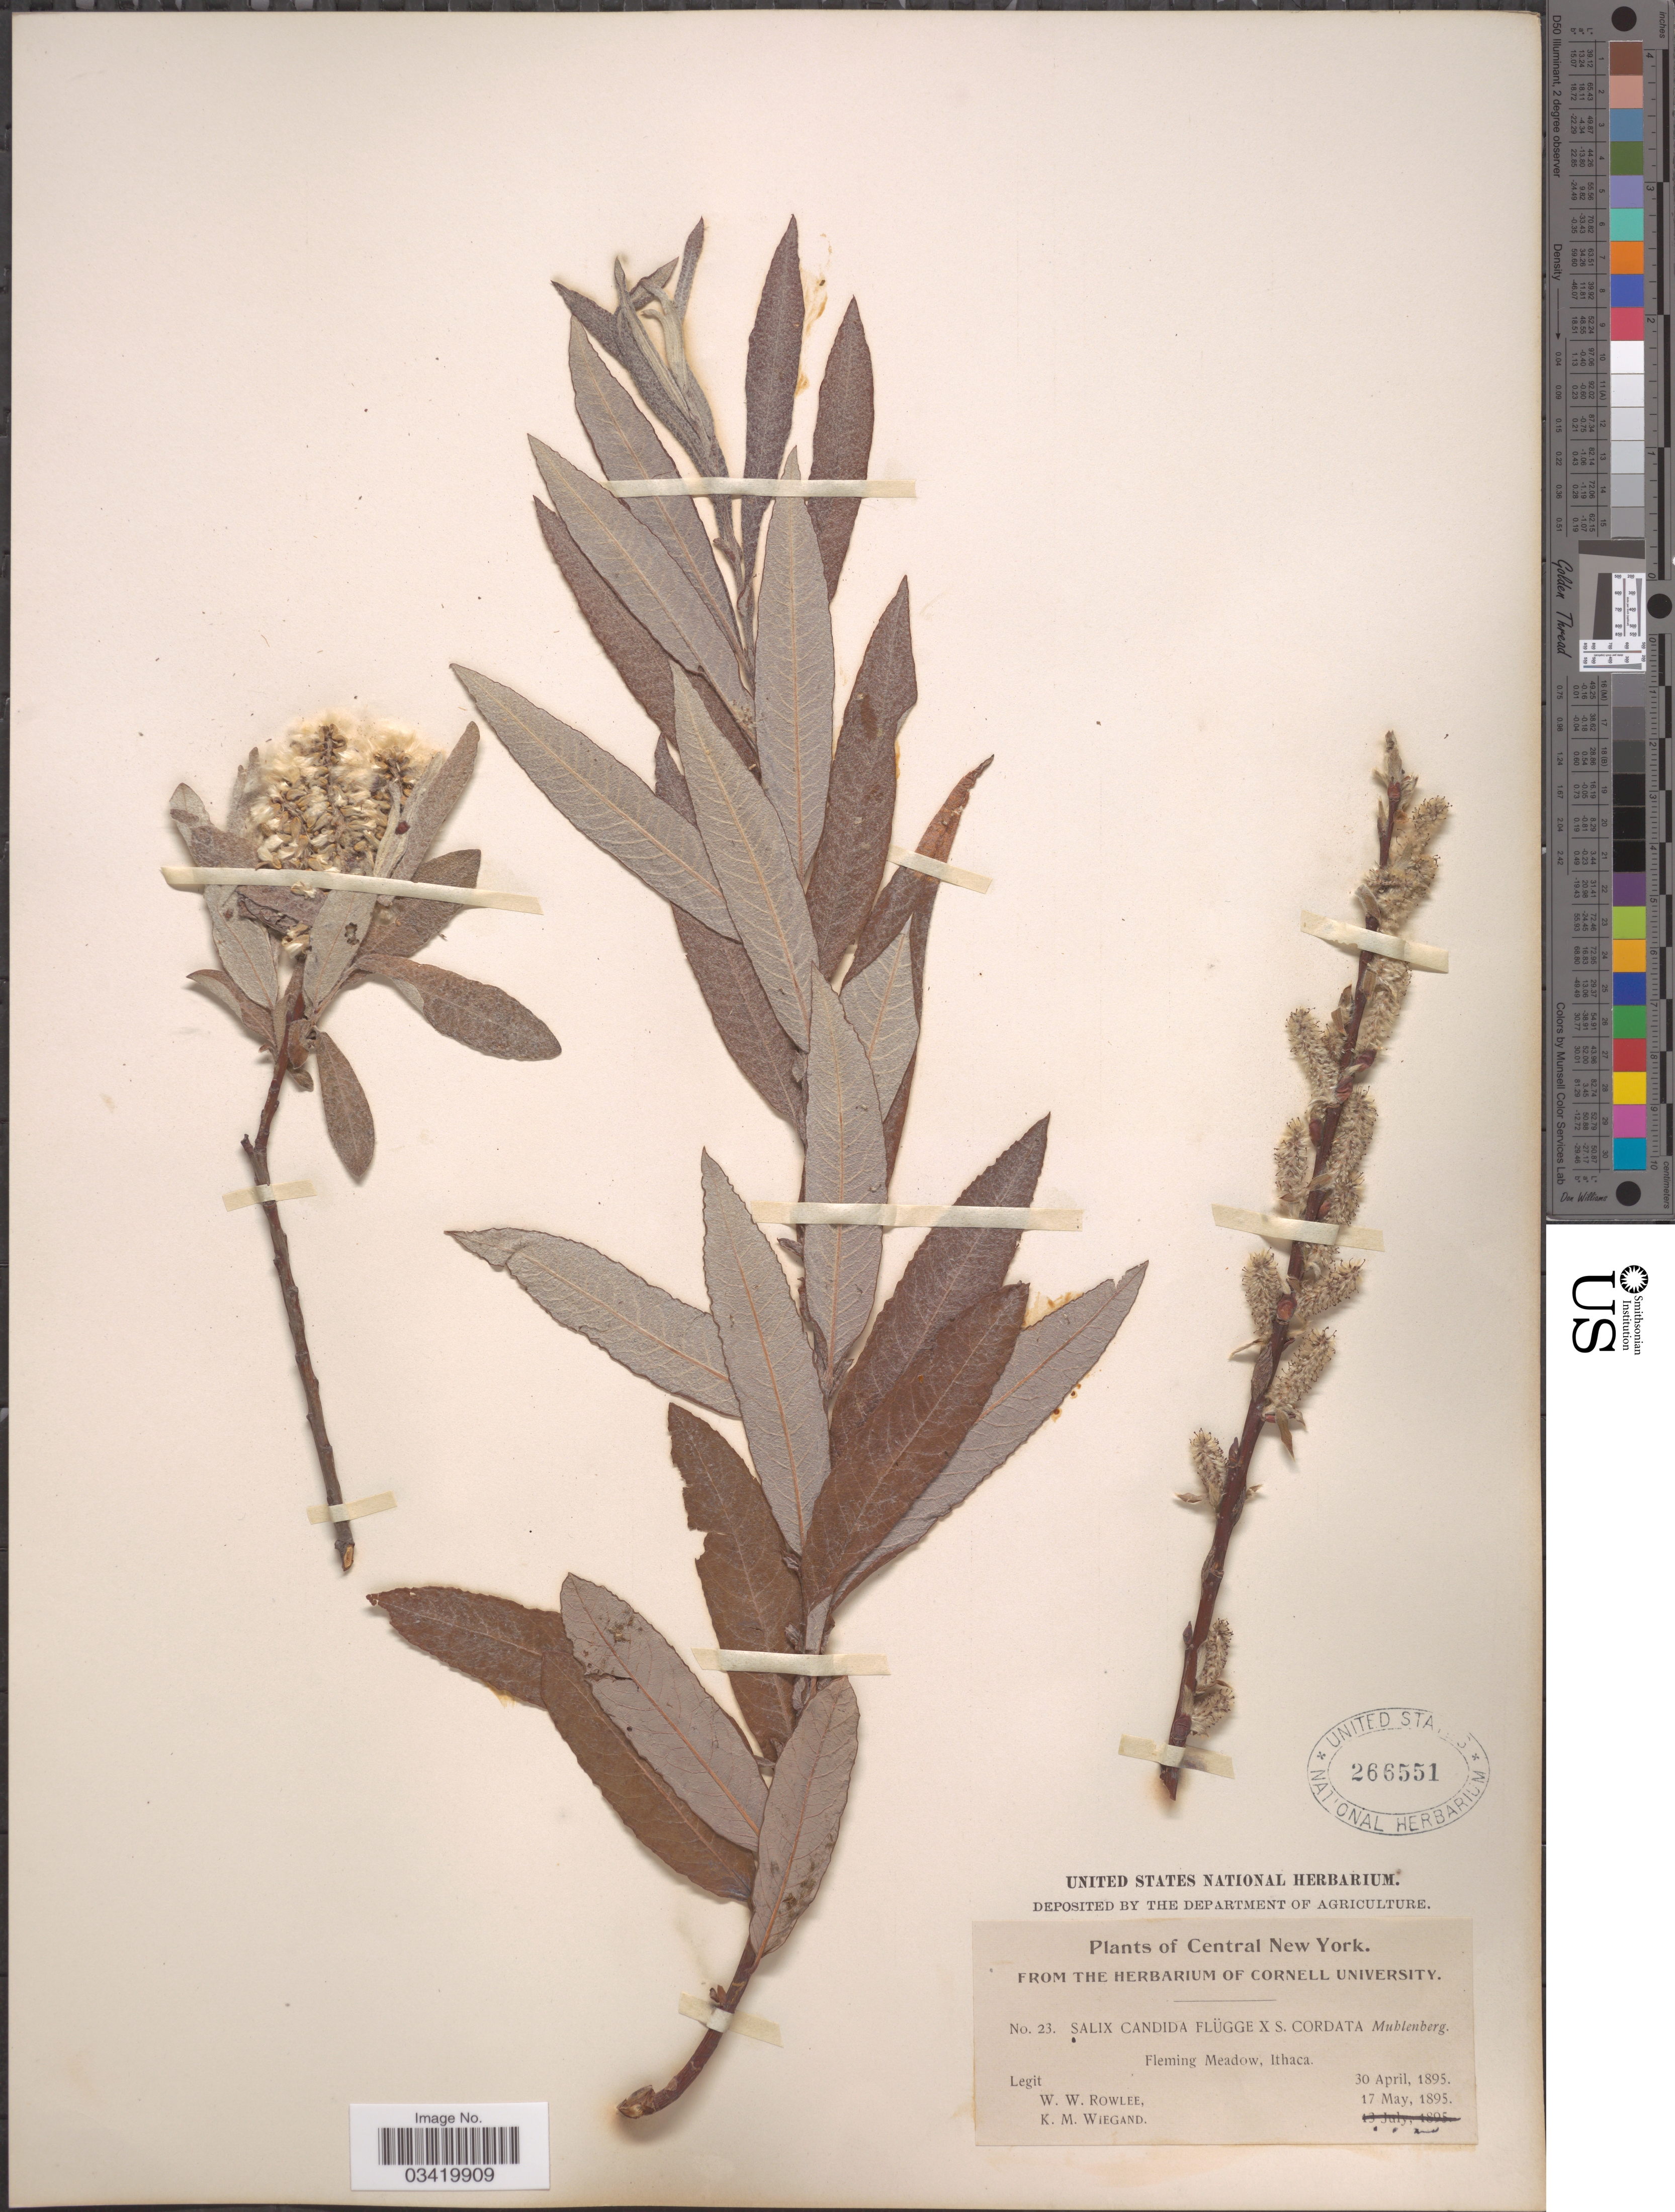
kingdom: Plantae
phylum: Tracheophyta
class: Magnoliopsida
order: Malpighiales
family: Salicaceae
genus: Salix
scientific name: Salix candida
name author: Flüggé ex Willd.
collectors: W. W. Rowlee & K. M. Wiegand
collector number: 23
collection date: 1895-04-30/1895-05-17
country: United States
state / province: New York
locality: Central New York. Fleming Meadow, Ithaca.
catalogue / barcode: US 266551